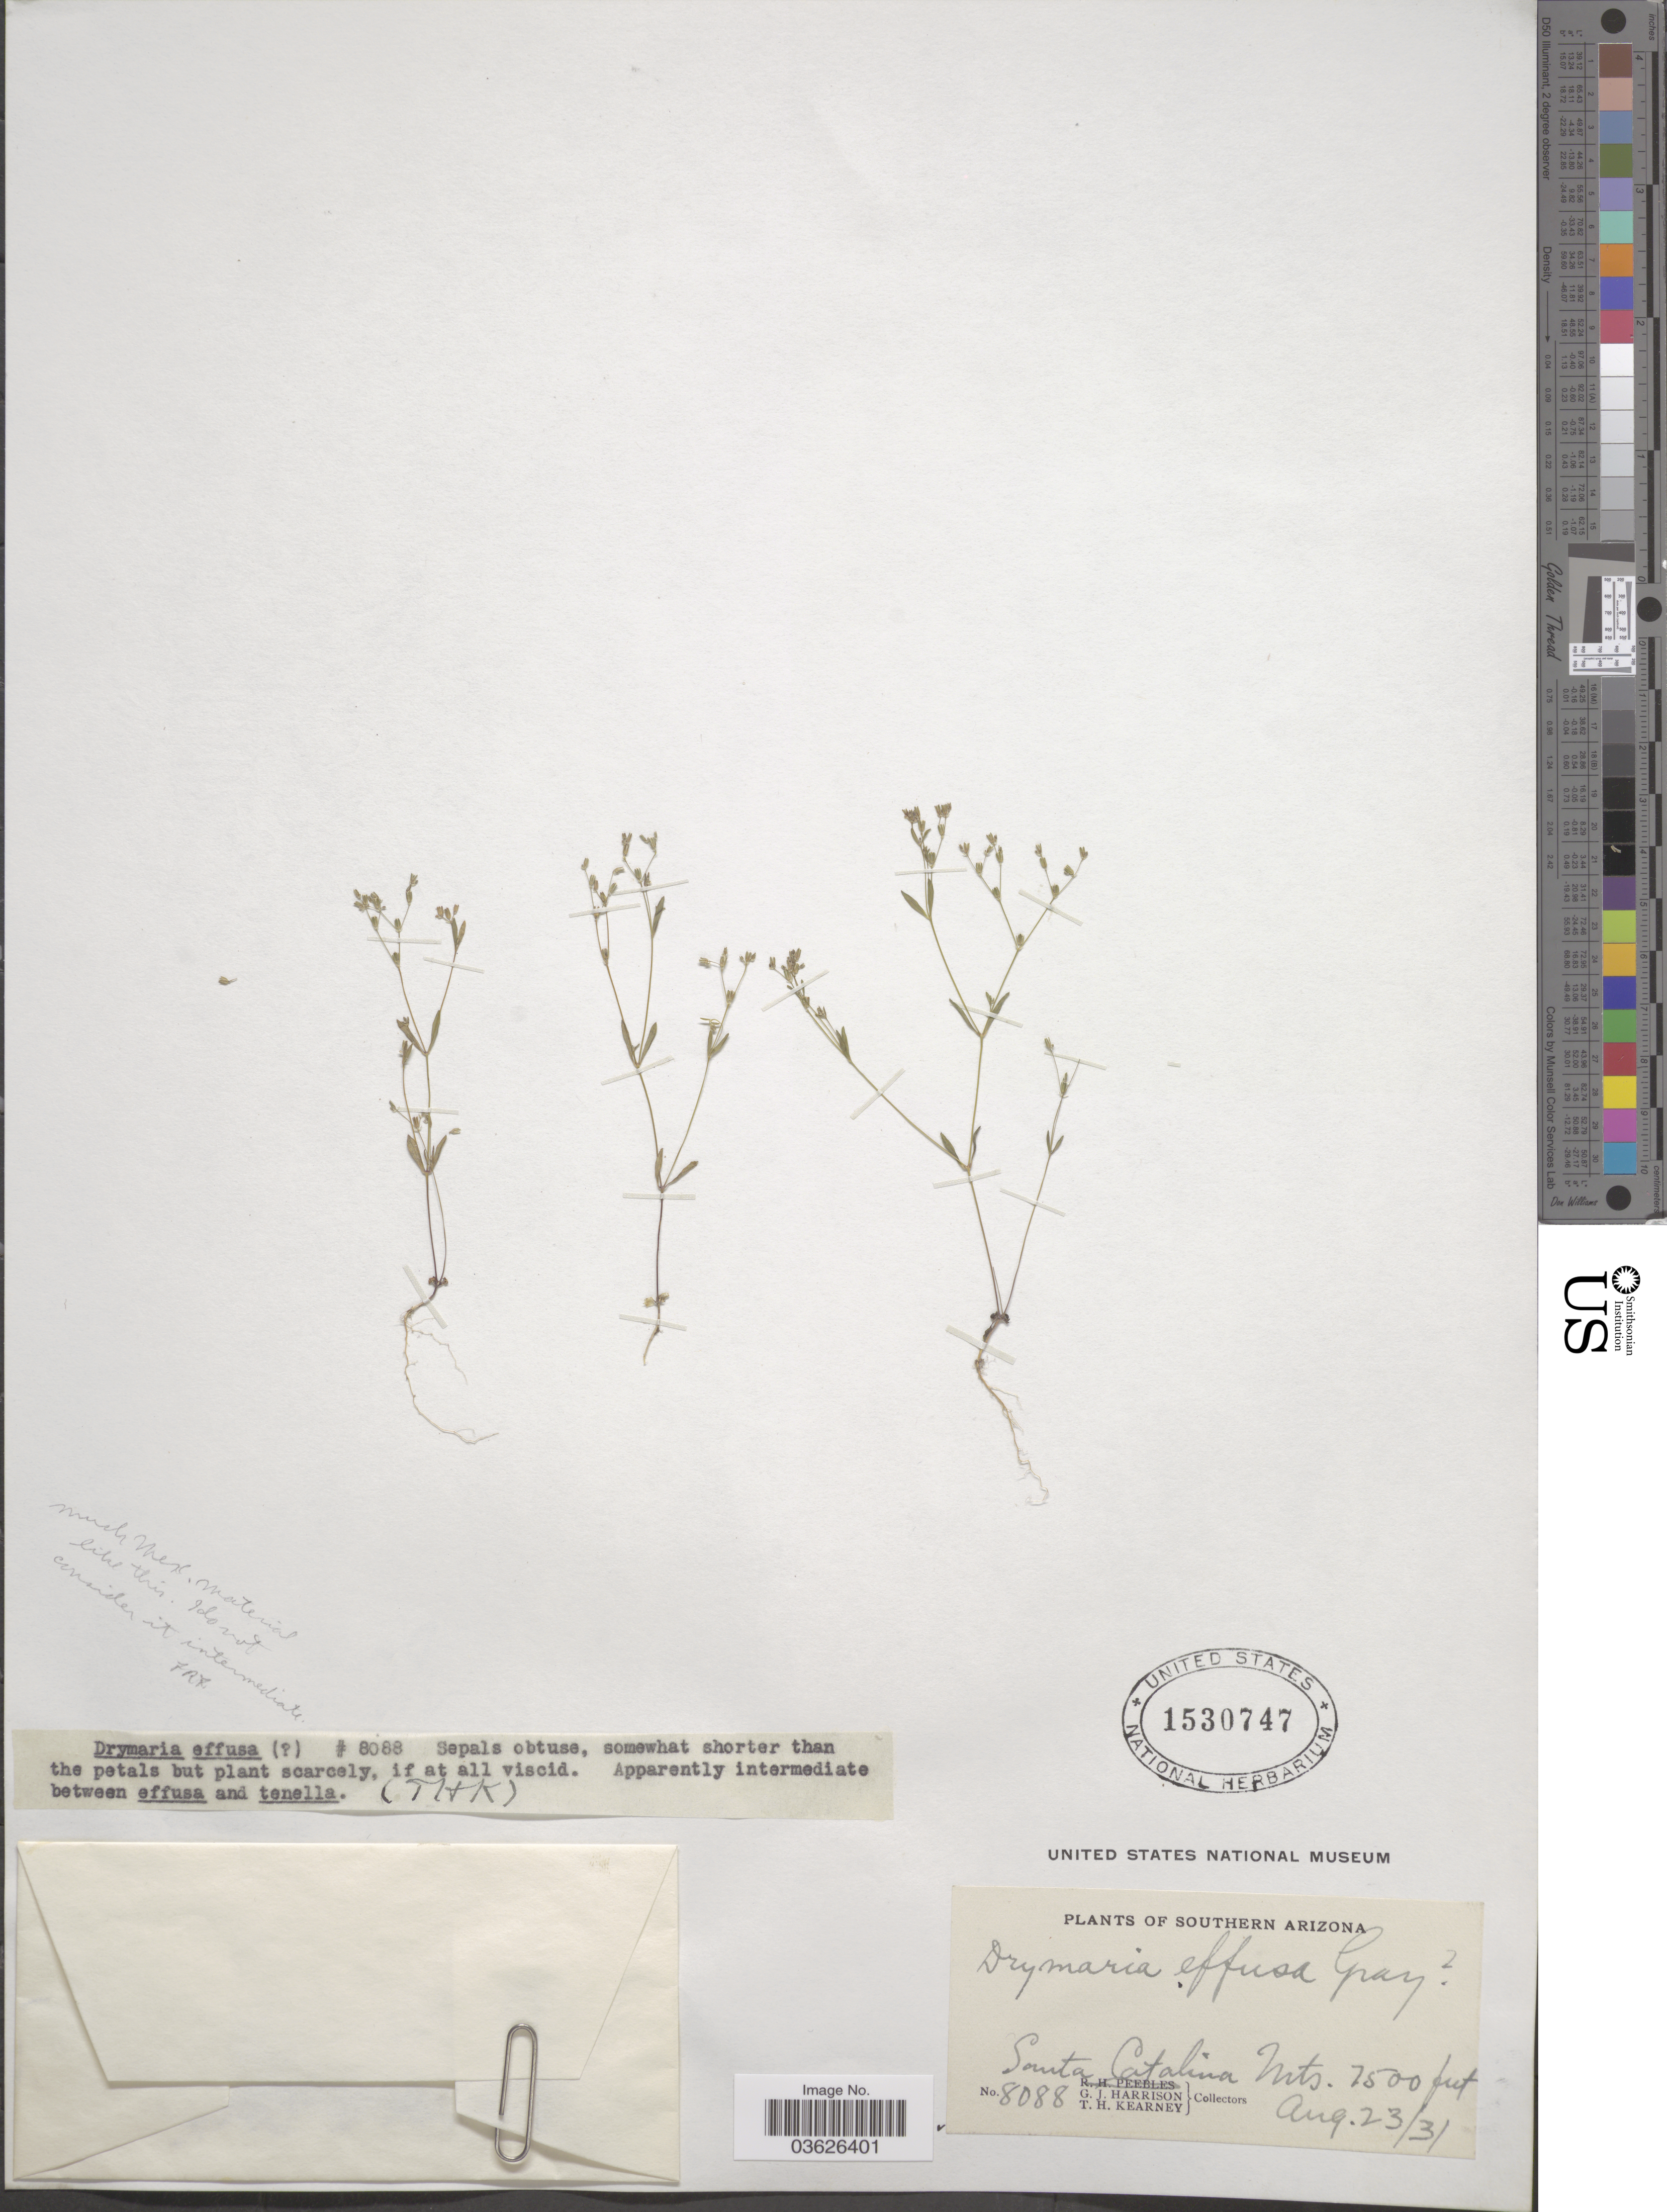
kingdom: Plantae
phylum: Tracheophyta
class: Magnoliopsida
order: Caryophyllales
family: Caryophyllaceae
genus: Drymaria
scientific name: Drymaria effusa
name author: A. Gray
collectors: G. J. Harrison & T. H. Kearney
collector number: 8088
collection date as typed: Transcribed d/m/y: 23/8/31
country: United States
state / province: Arizona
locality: Southern Arizona. Santa Catalina Mts.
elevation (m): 2286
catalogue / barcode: US 1530747